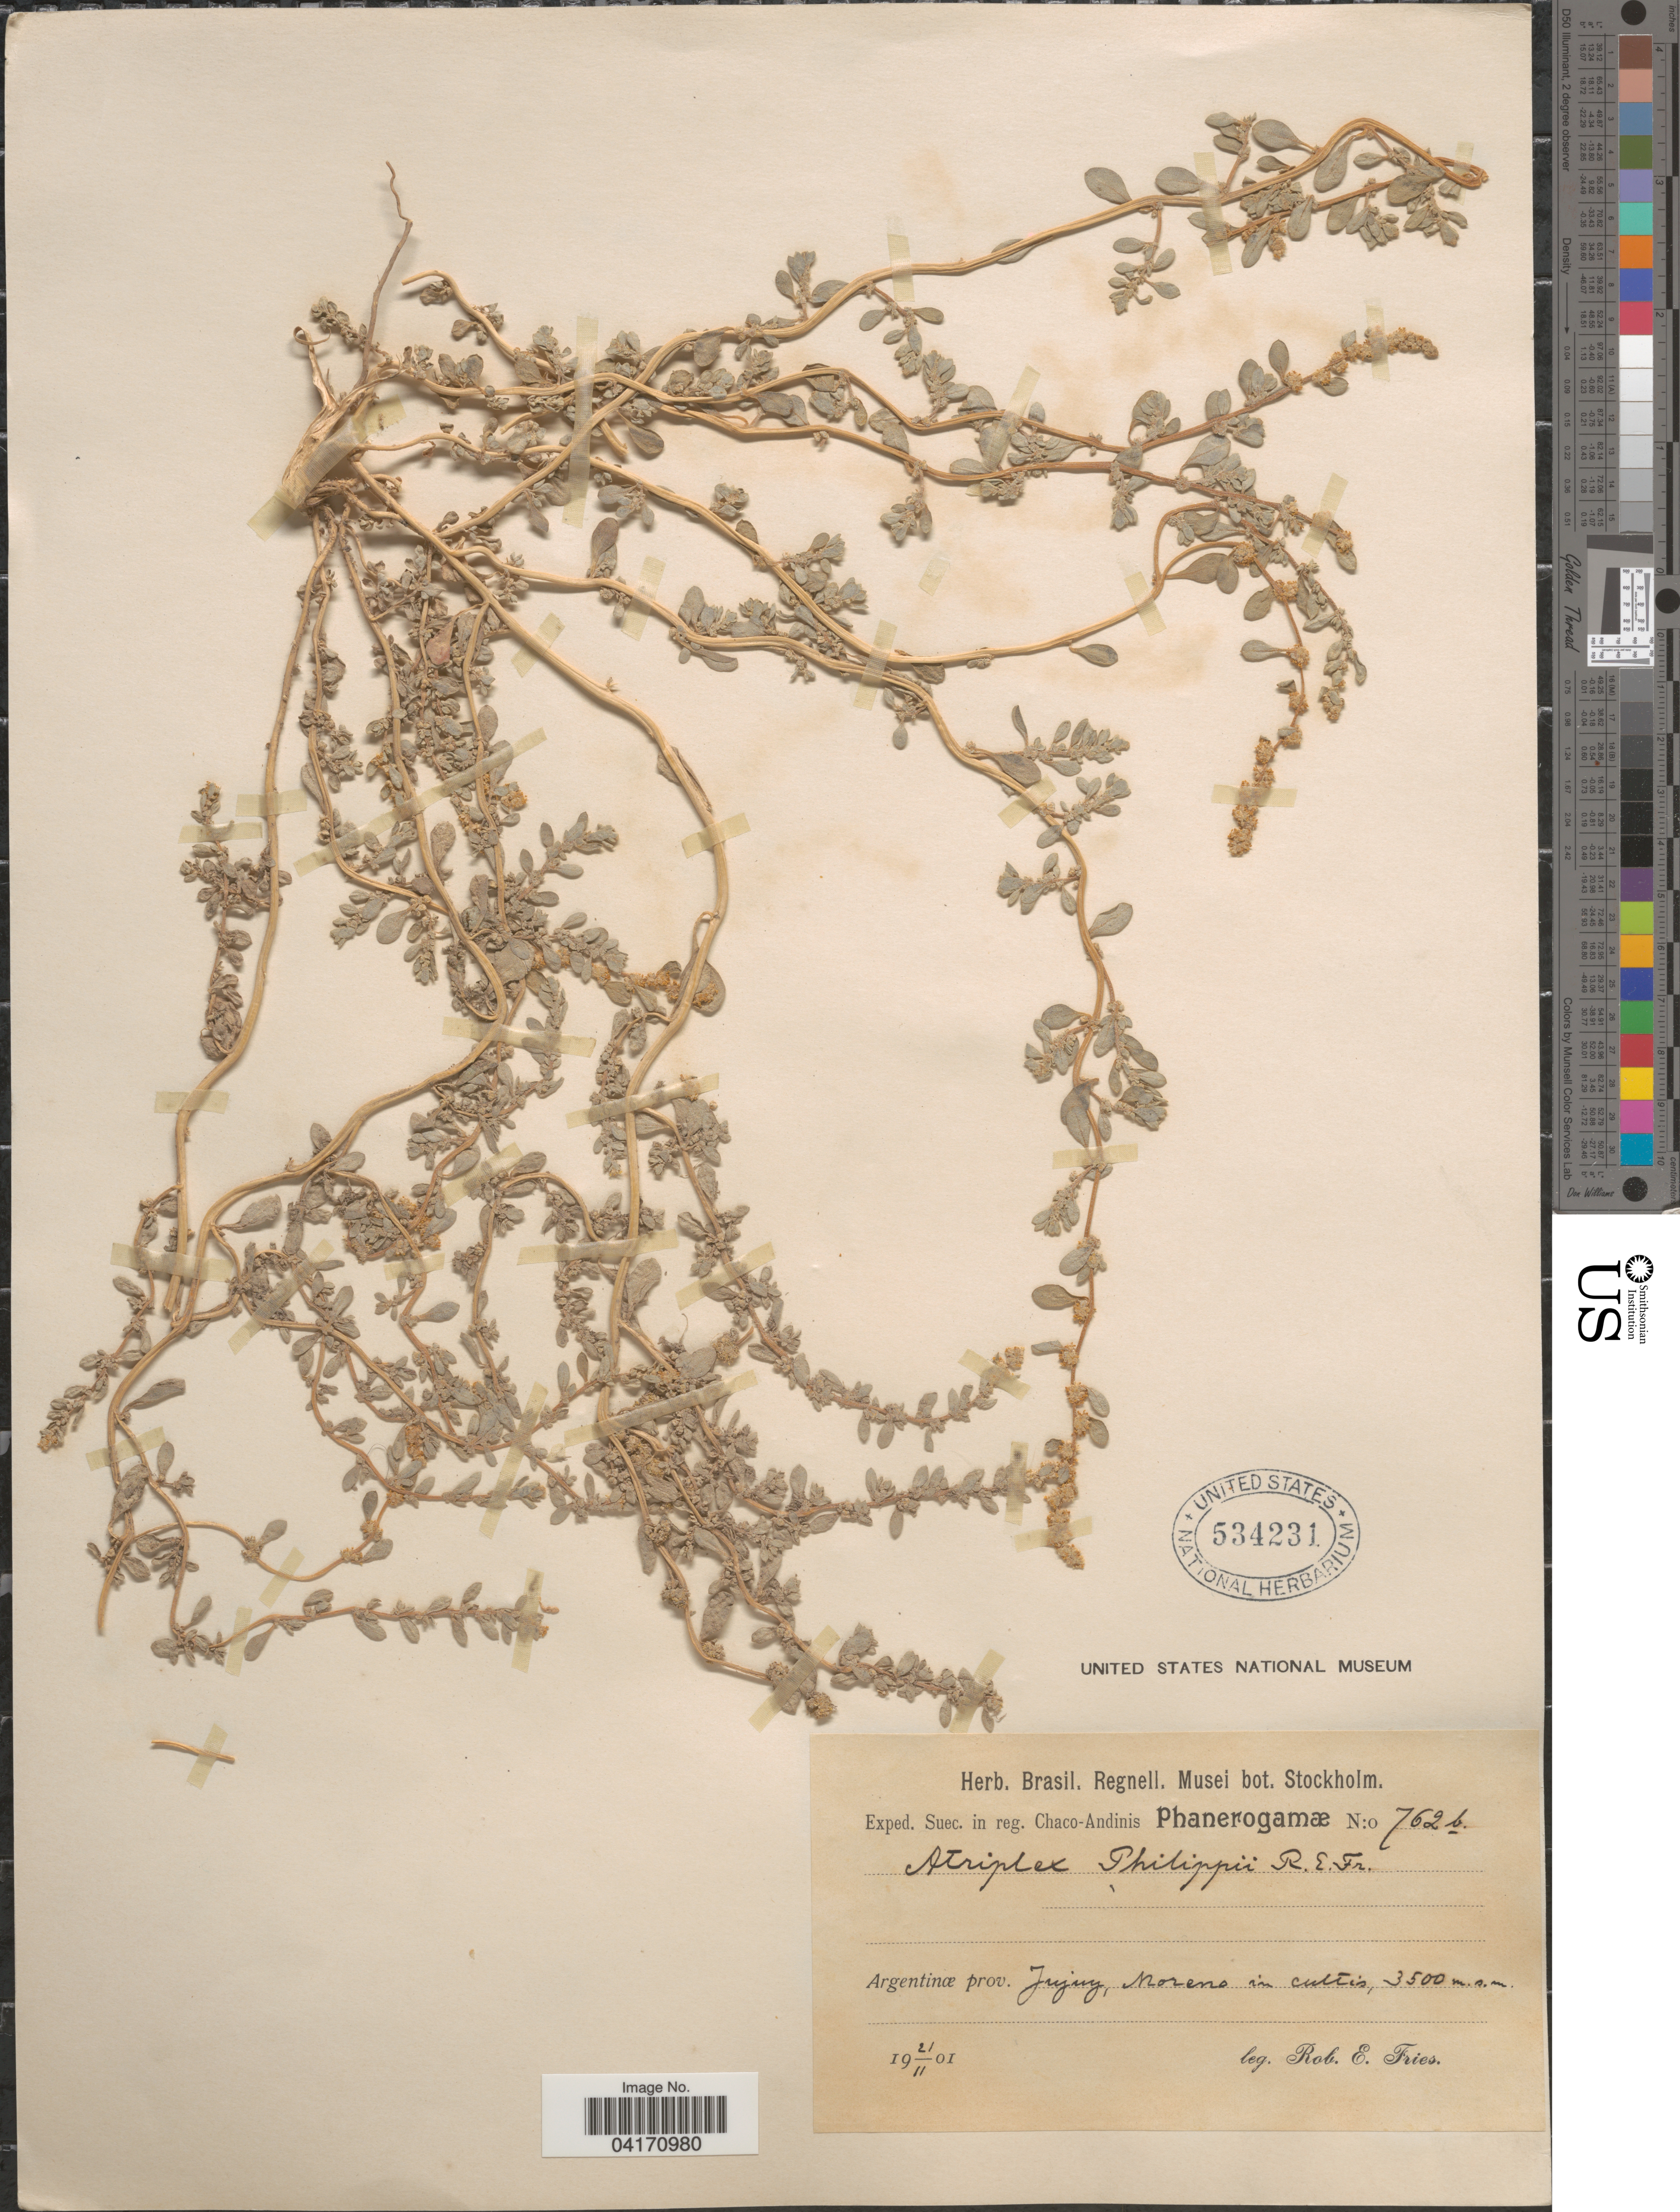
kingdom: Plantae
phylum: Tracheophyta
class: Magnoliopsida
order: Caryophyllales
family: Amaranthaceae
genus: Atriplex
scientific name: Atriplex philippii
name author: R.E. Fr.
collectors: R. E. Fries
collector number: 762b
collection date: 1901-11-21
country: Argentina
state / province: Jujuy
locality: Exped. Suec. in reg. Chaco-Andinis. Moreno in cultis.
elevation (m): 3500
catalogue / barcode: US 534231